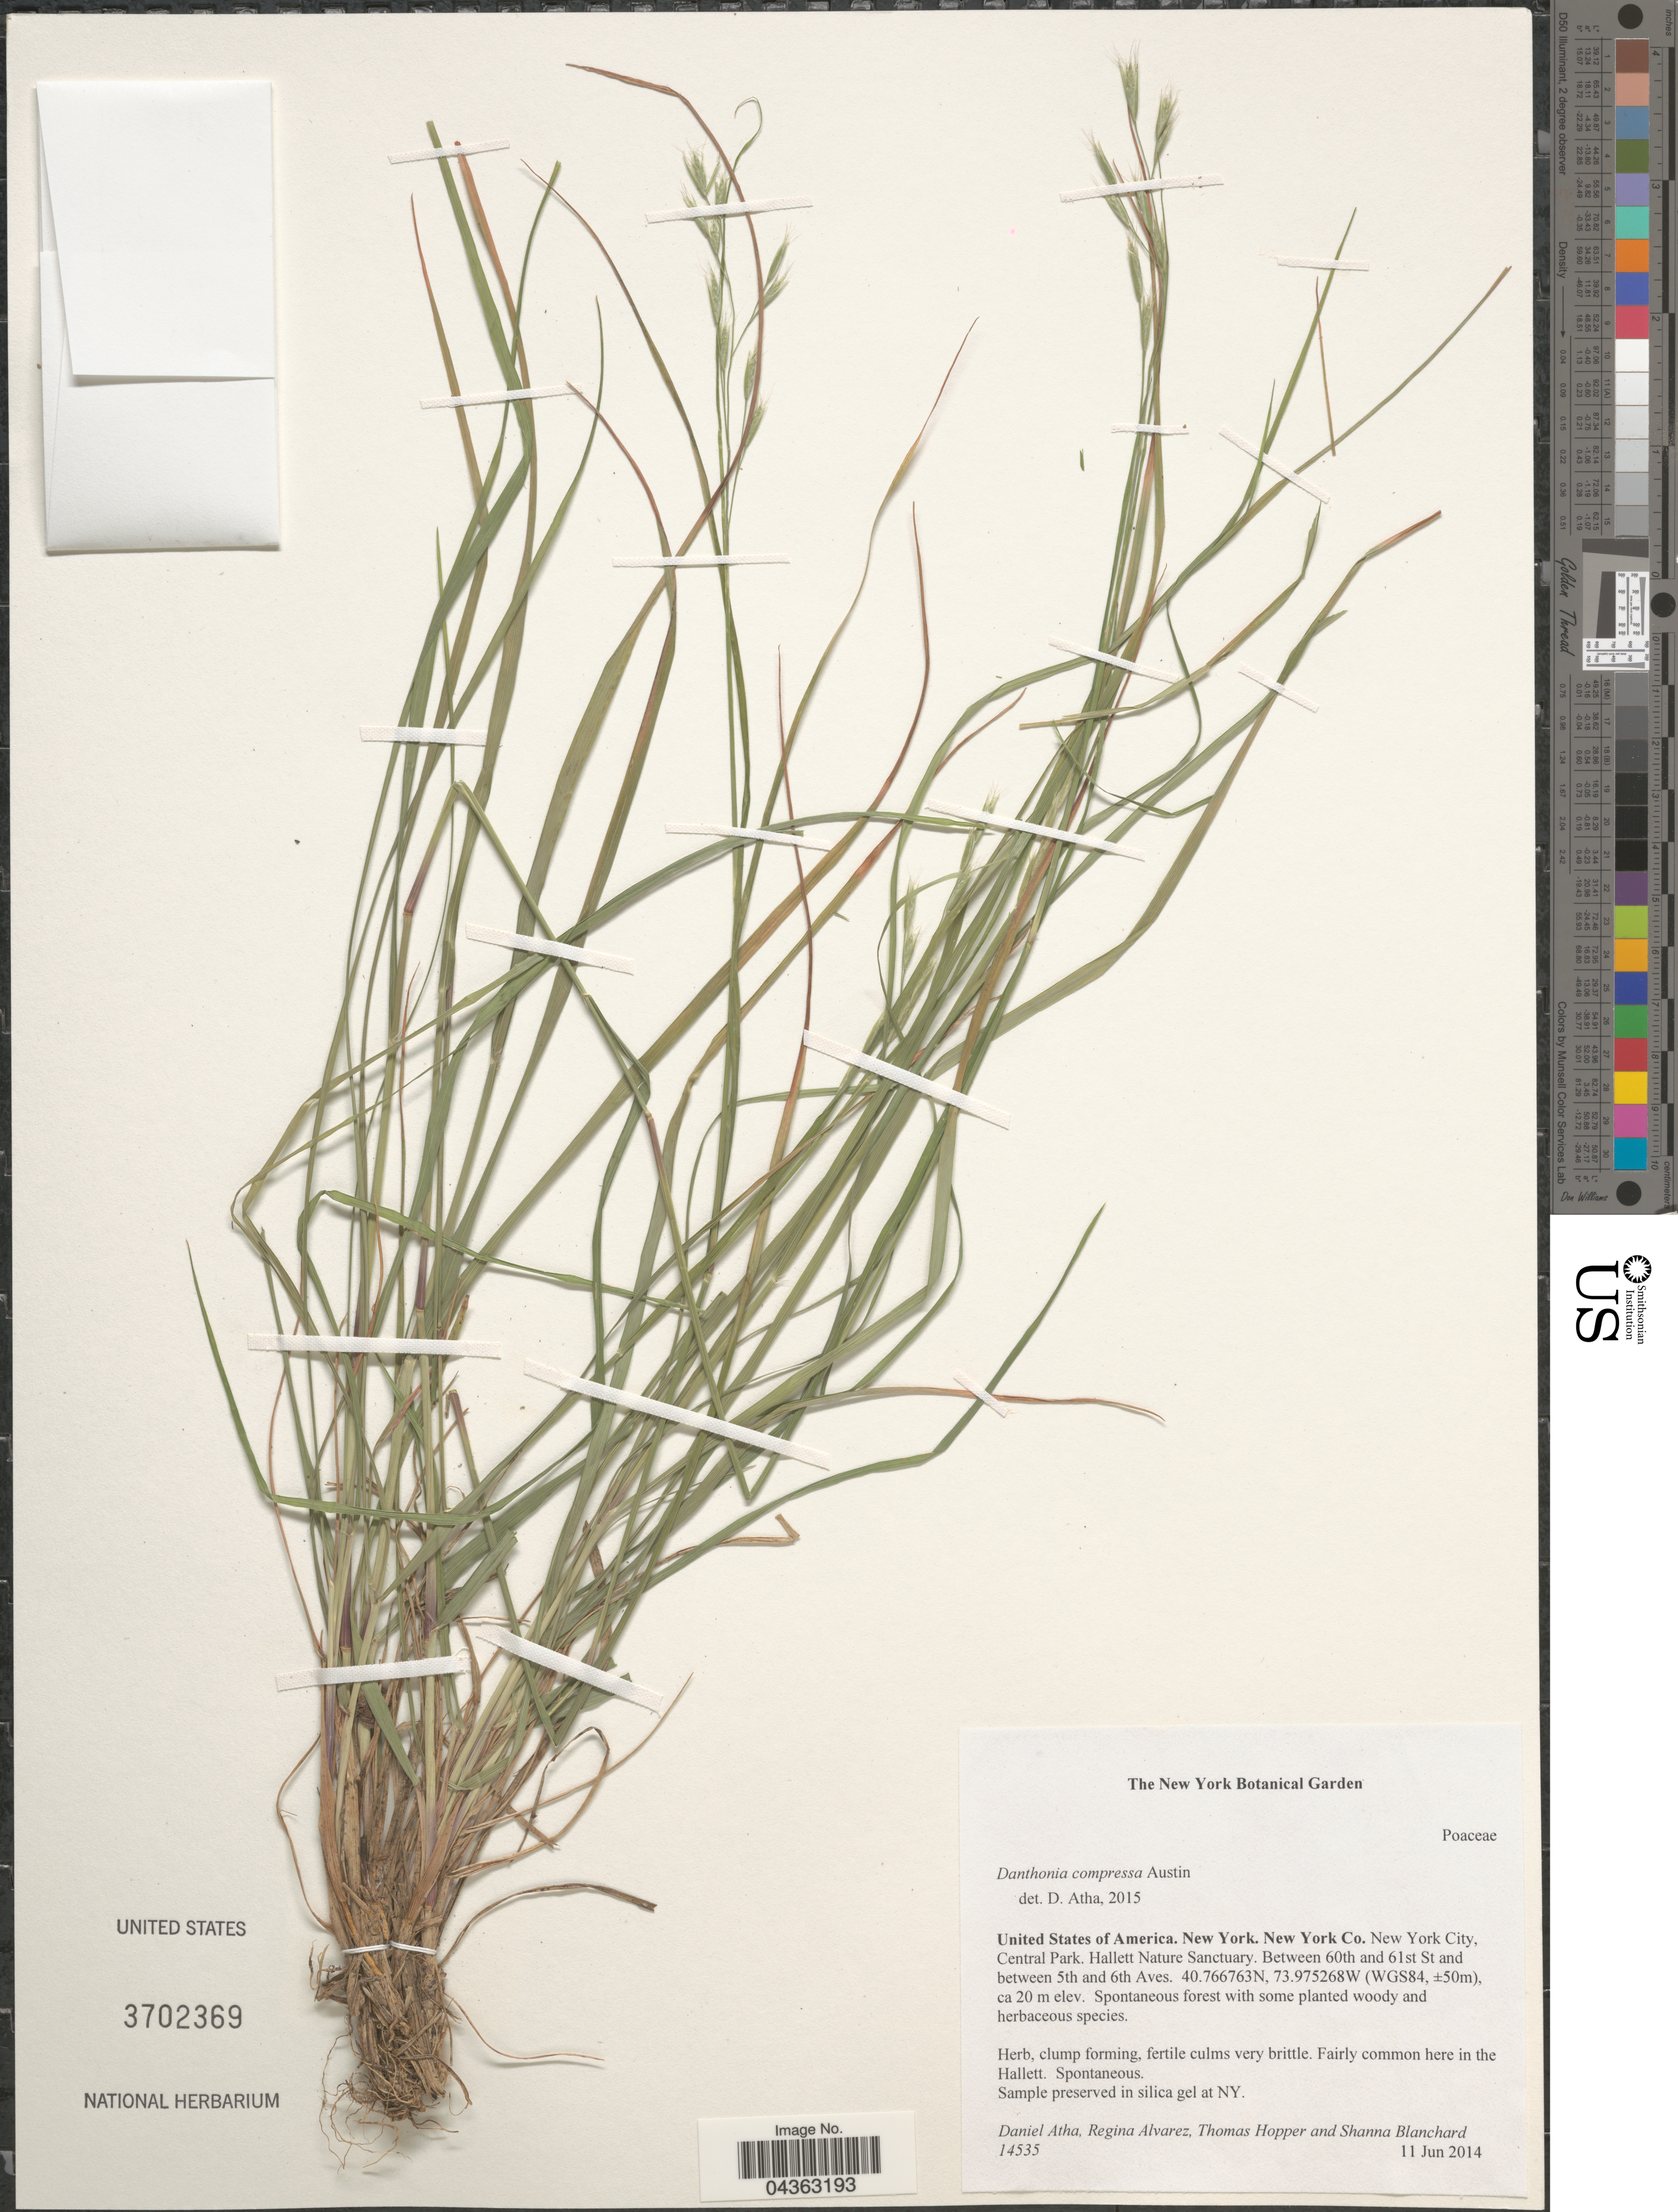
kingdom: Plantae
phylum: Tracheophyta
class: Liliopsida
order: Poales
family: Poaceae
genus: Danthonia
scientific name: Danthonia compressa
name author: Austin in F. Peck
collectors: D. Atha, R. Álvarez, T. Hopper & S. Blanchard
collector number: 14535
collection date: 2014-06-11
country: United States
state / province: New York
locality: New York Co. New York City, Central Park. Hallett Nature Sanctuary. Between 60th and 61st St and between 5th and 6th Aves. (WGS84, ±50m).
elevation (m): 20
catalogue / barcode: US 3702369